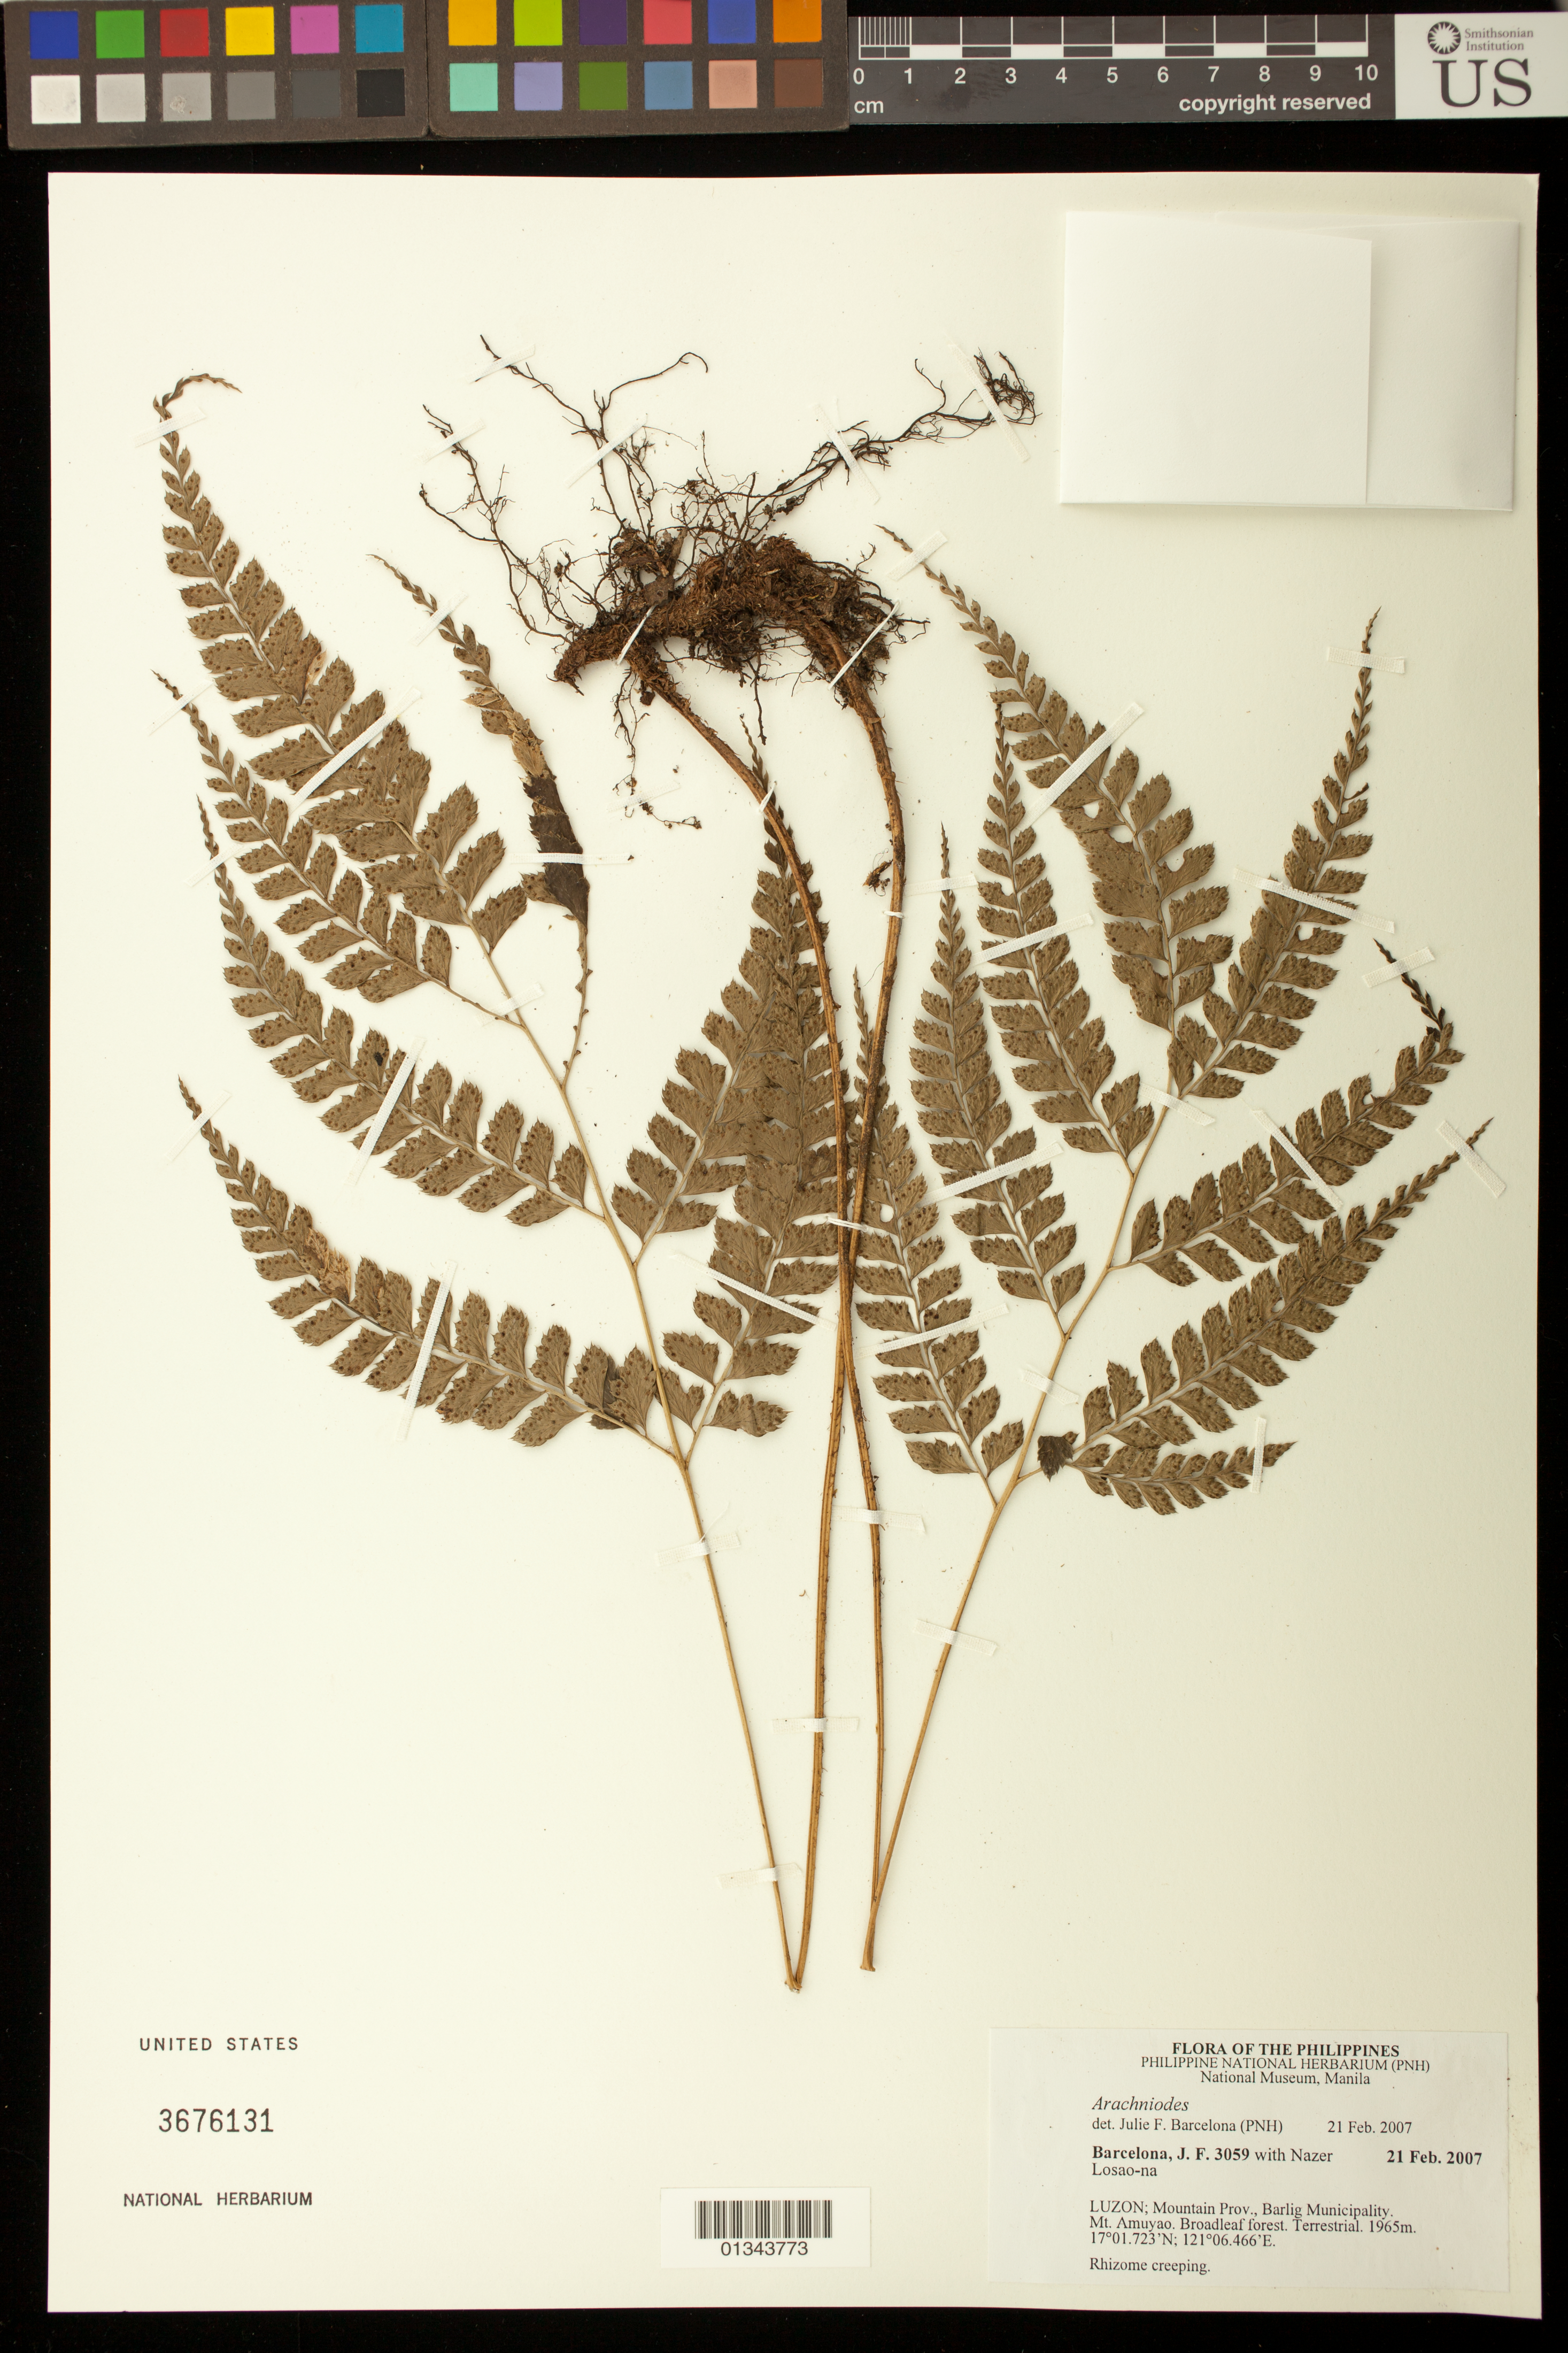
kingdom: Plantae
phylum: Tracheophyta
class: Polypodiopsida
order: Polypodiales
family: Dryopteridaceae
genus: Arachniodes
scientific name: Arachniodes sp.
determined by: Barcelona, J. F.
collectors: J. F. Barcelona & N. Losao-na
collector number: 3059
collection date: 2007-02-21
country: Philippines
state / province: Cordillera (Administrative Region)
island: Luzon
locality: Luzon; Mountain Prov., Barlig Municipality. Mt. Amuyao.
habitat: Broadleaf forest.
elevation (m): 1965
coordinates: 17 01.723 N, 121 06.466 E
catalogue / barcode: US 3676131